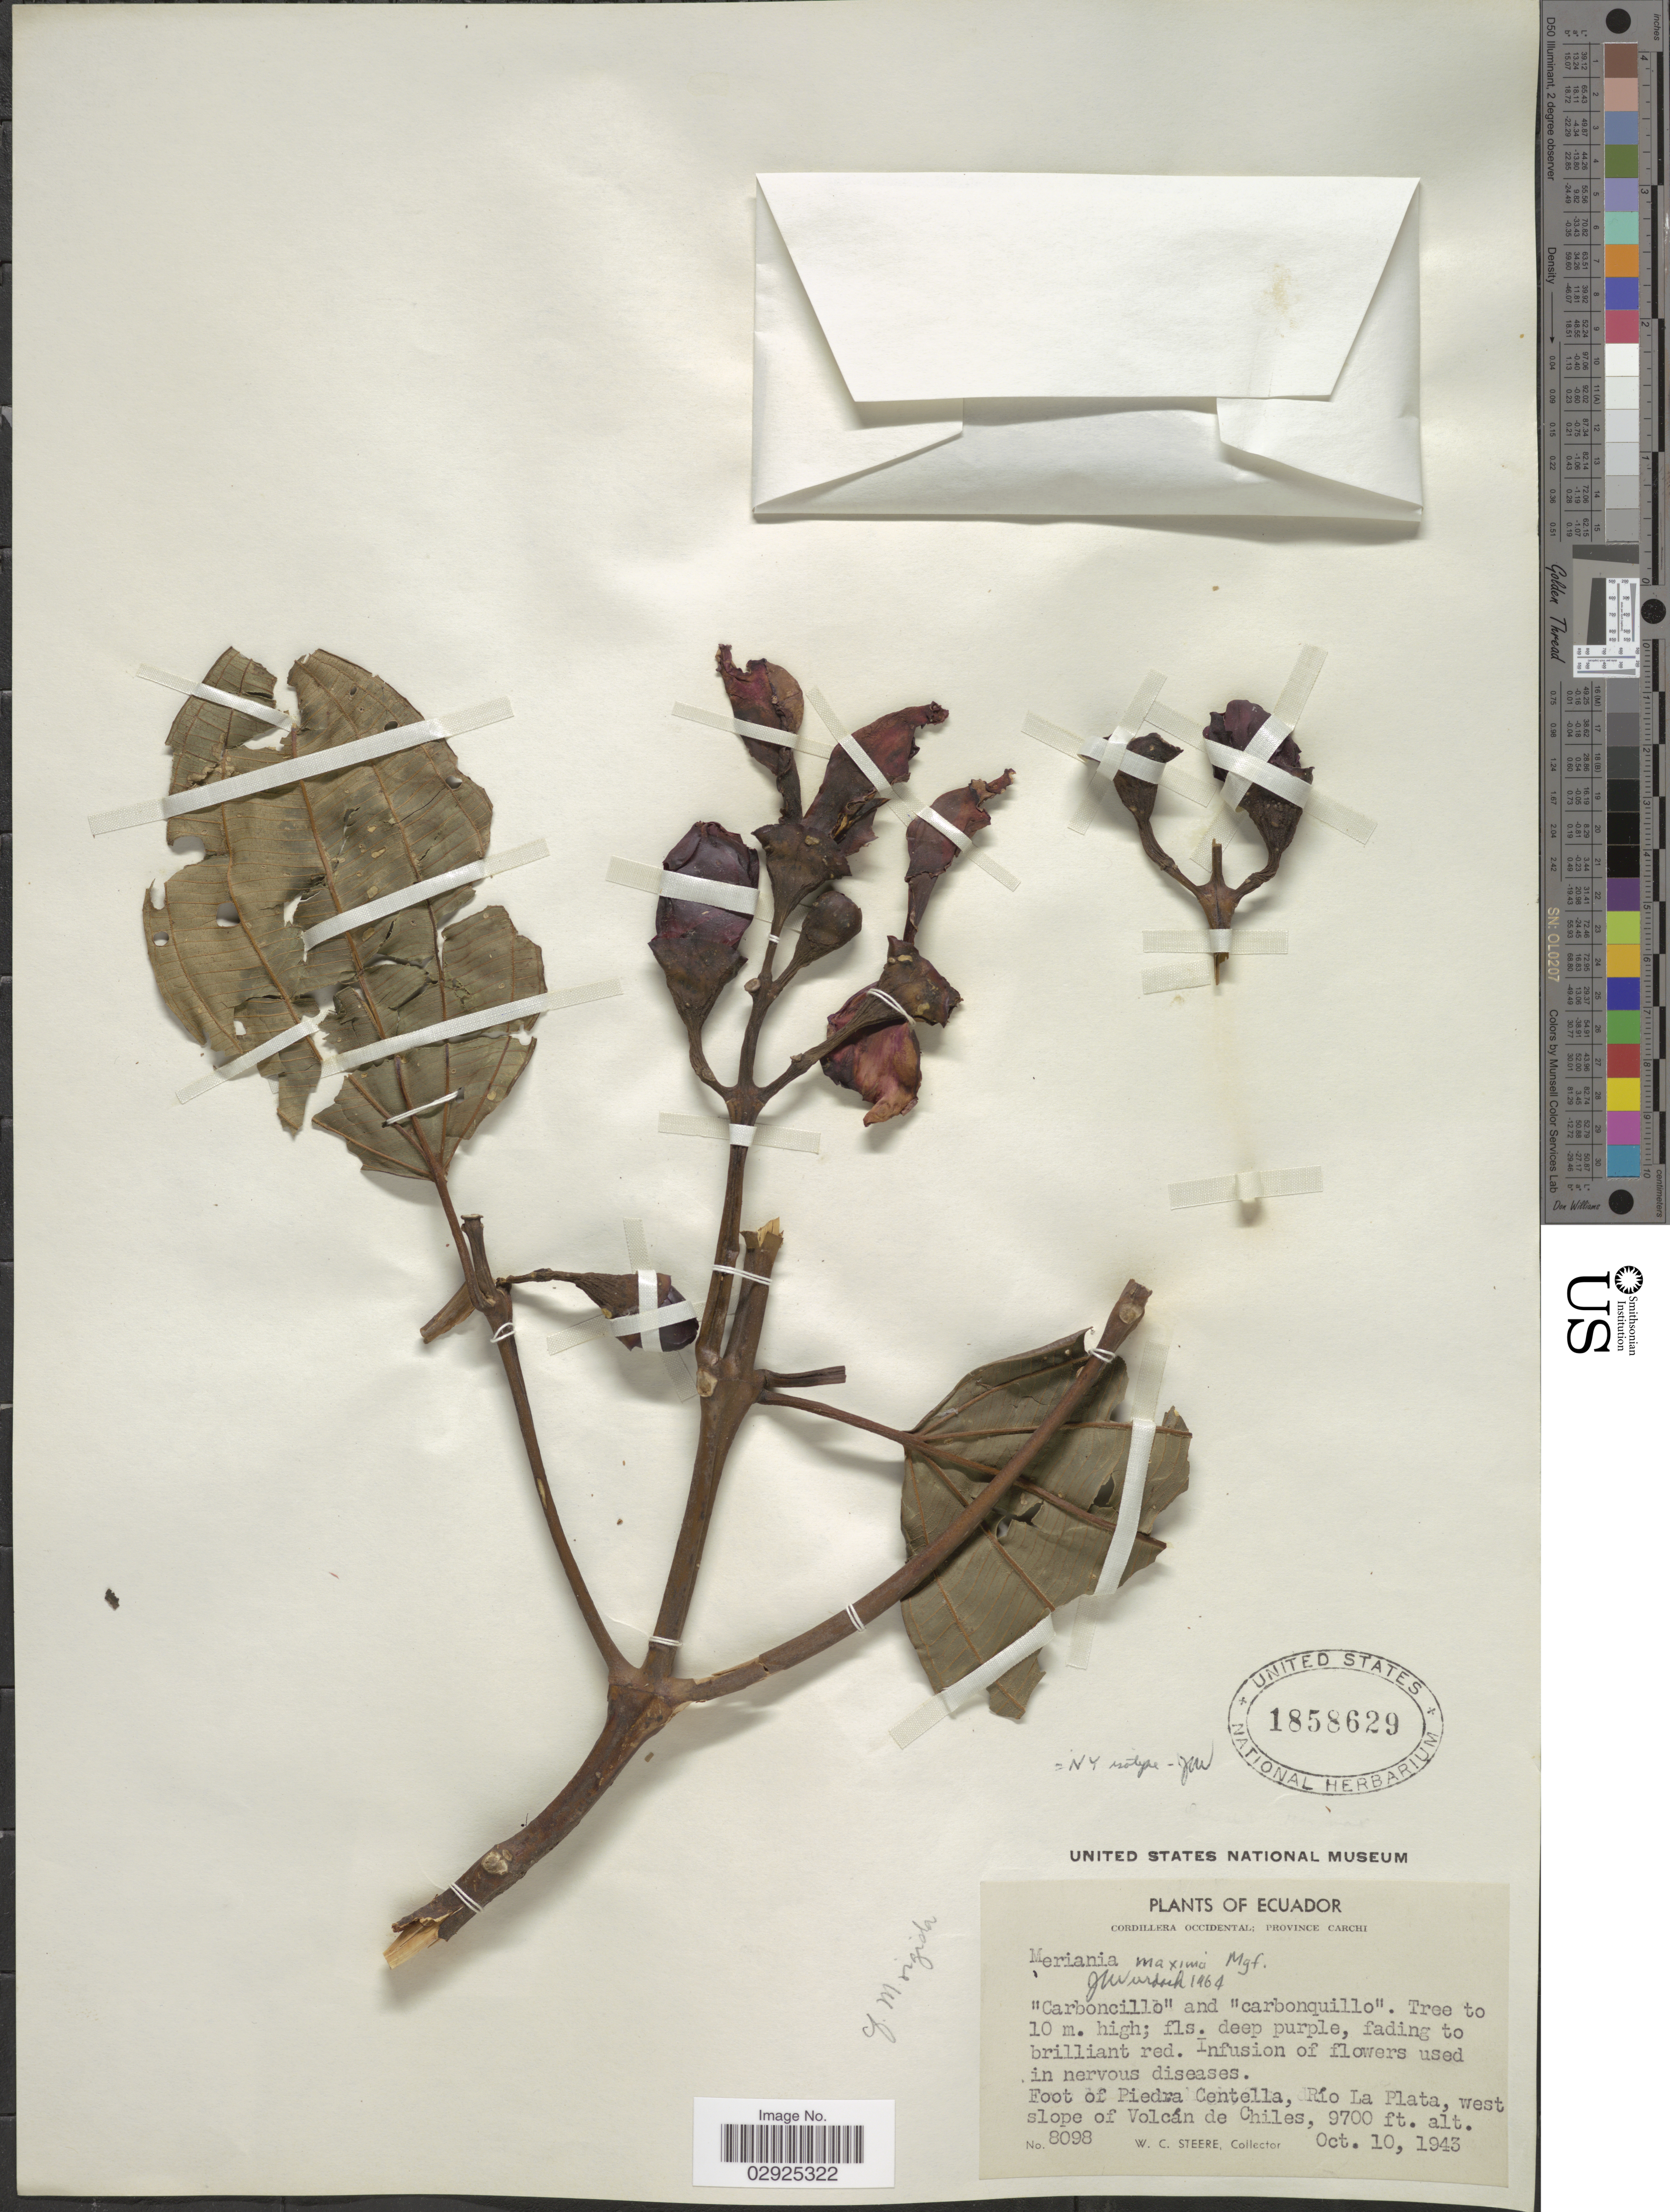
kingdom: Plantae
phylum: Tracheophyta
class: Magnoliopsida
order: Myrtales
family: Melastomataceae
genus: Meriania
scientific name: Meriania maxima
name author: Markgr.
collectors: W. C. Steere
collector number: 8098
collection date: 1943-10-10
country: Ecuador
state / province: Carchi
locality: Cordillera Occidental: Province Carchi, Foot of Piedra Centella, Río La Plata, west slopes of Volcán de Chiles.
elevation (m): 2957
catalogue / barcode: US 1858629